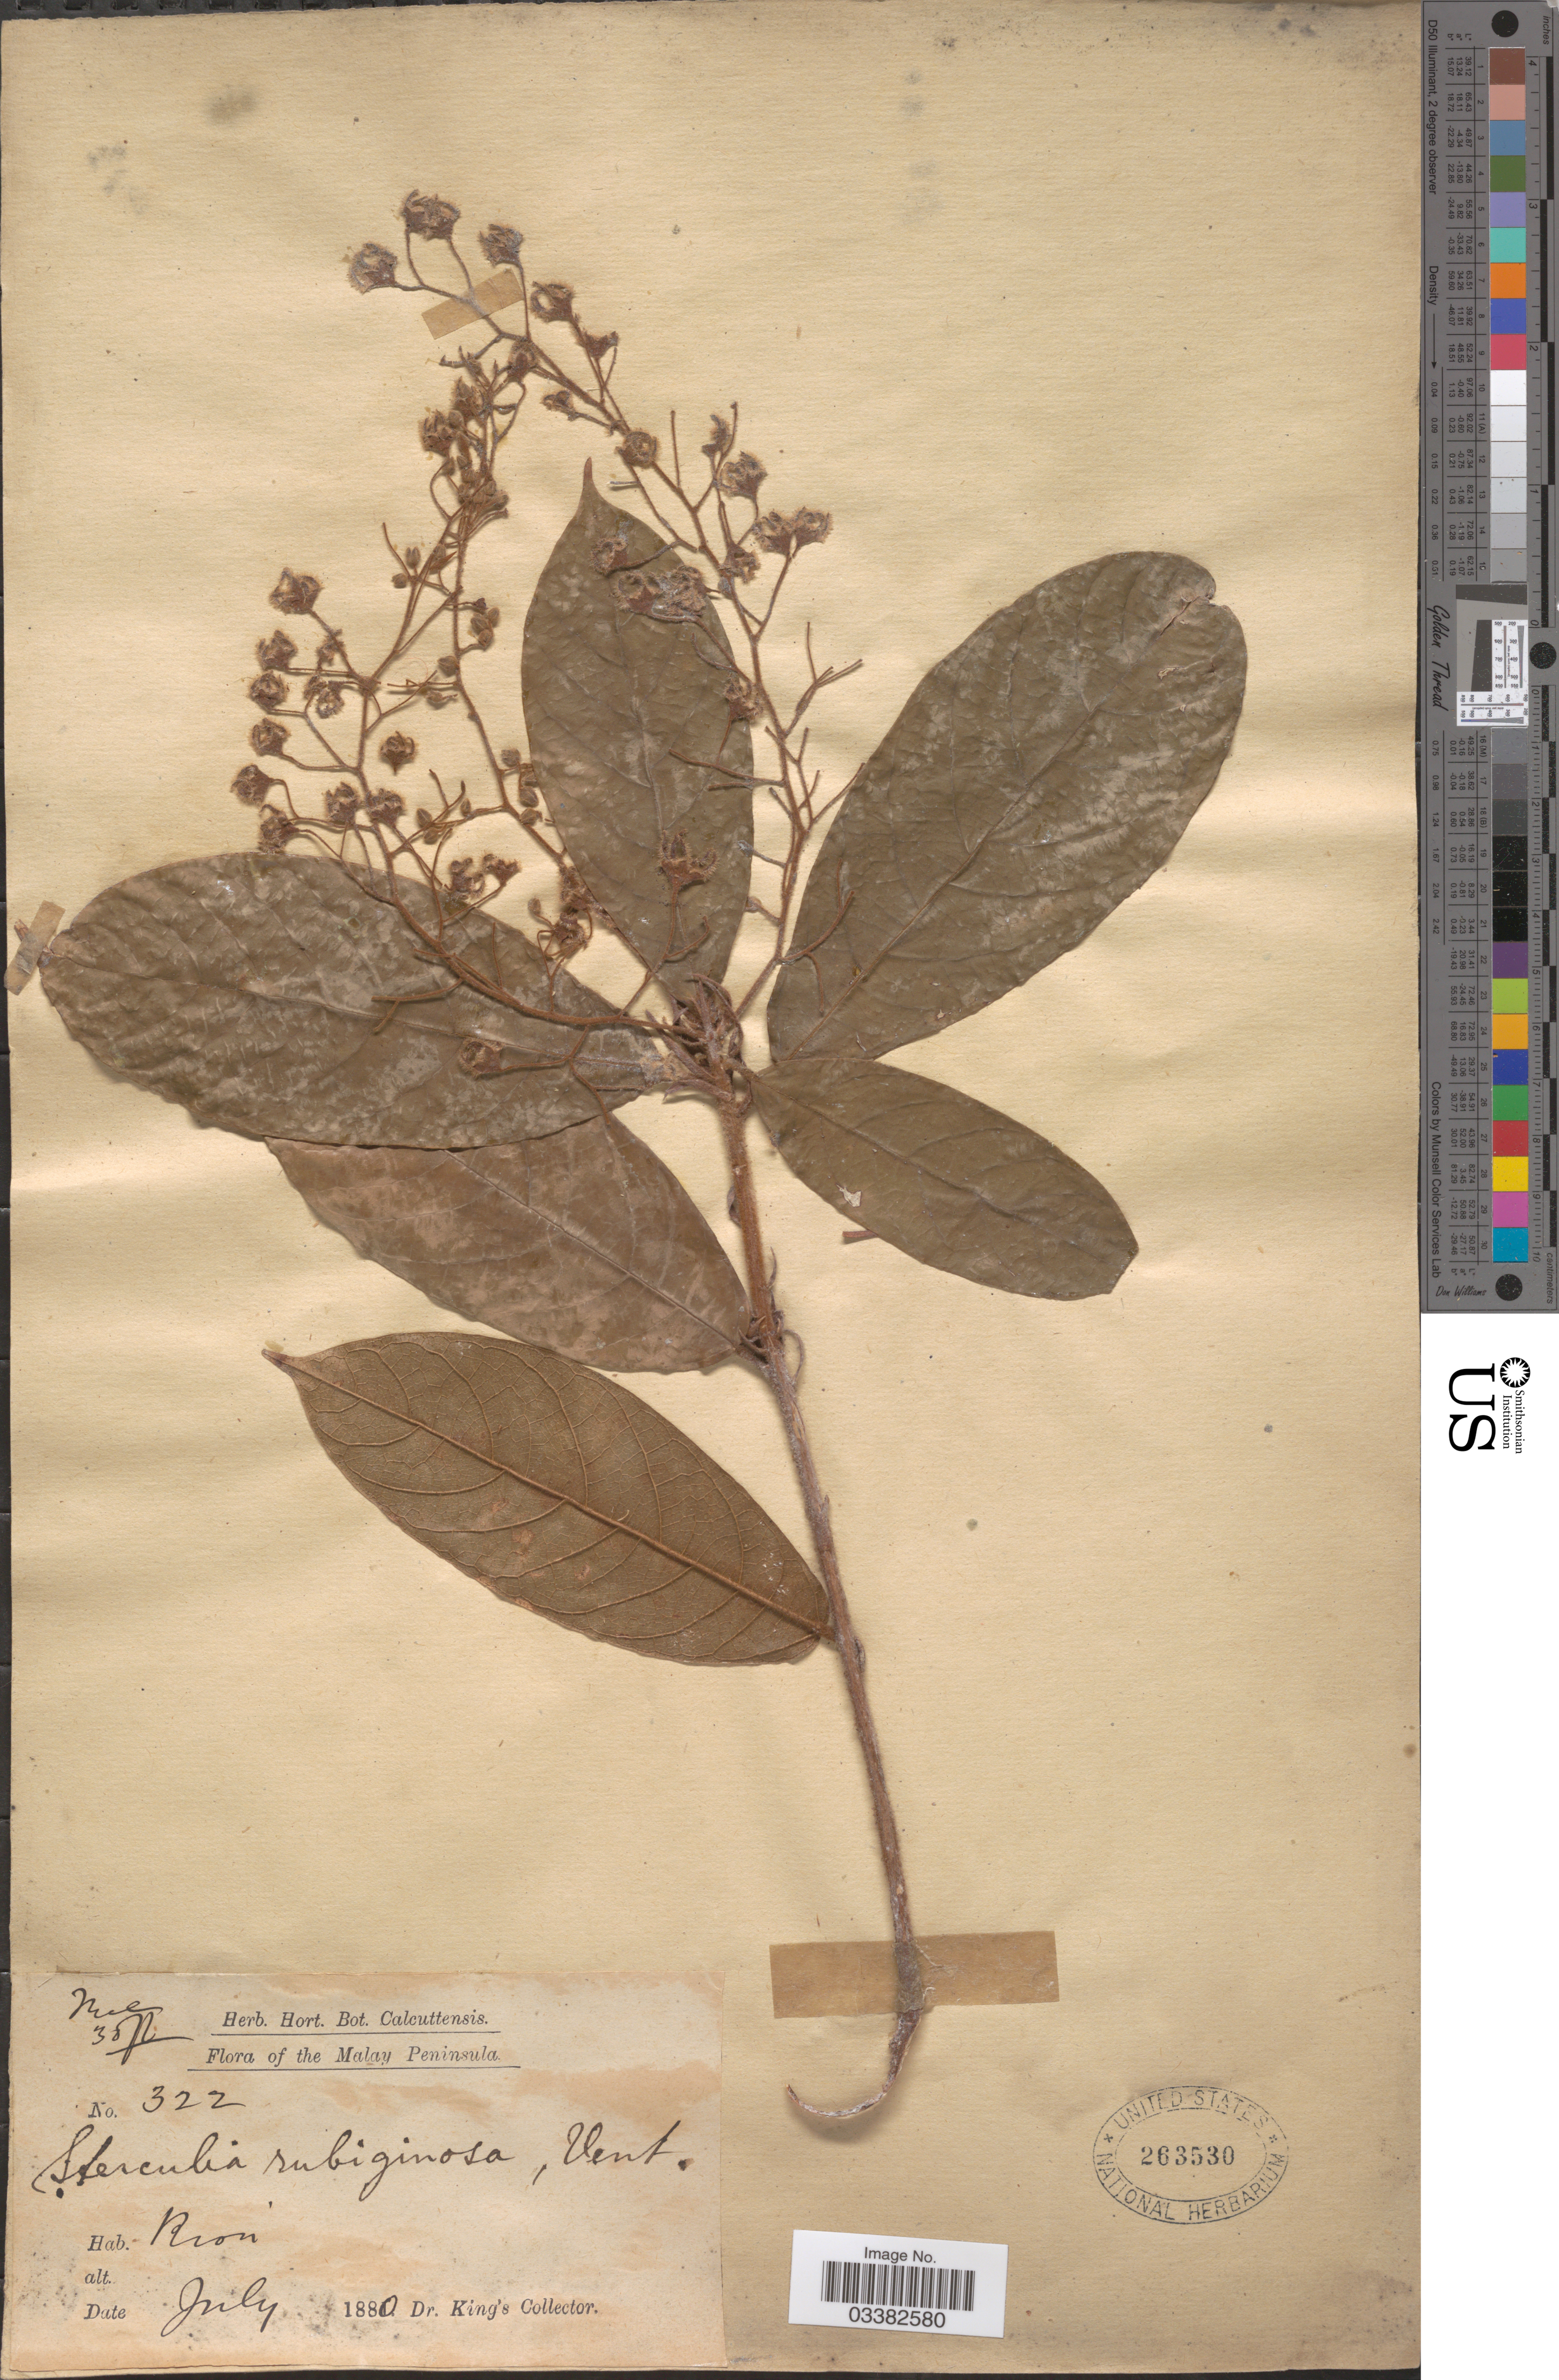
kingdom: Plantae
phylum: Tracheophyta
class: Magnoliopsida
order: Malvales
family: Malvaceae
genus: Sterculia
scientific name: Sterculia rubiginosa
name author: Vent.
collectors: Dr. King's collector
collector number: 322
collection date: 1880-07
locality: The Malay Peninsula. Rion.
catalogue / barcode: US 263530